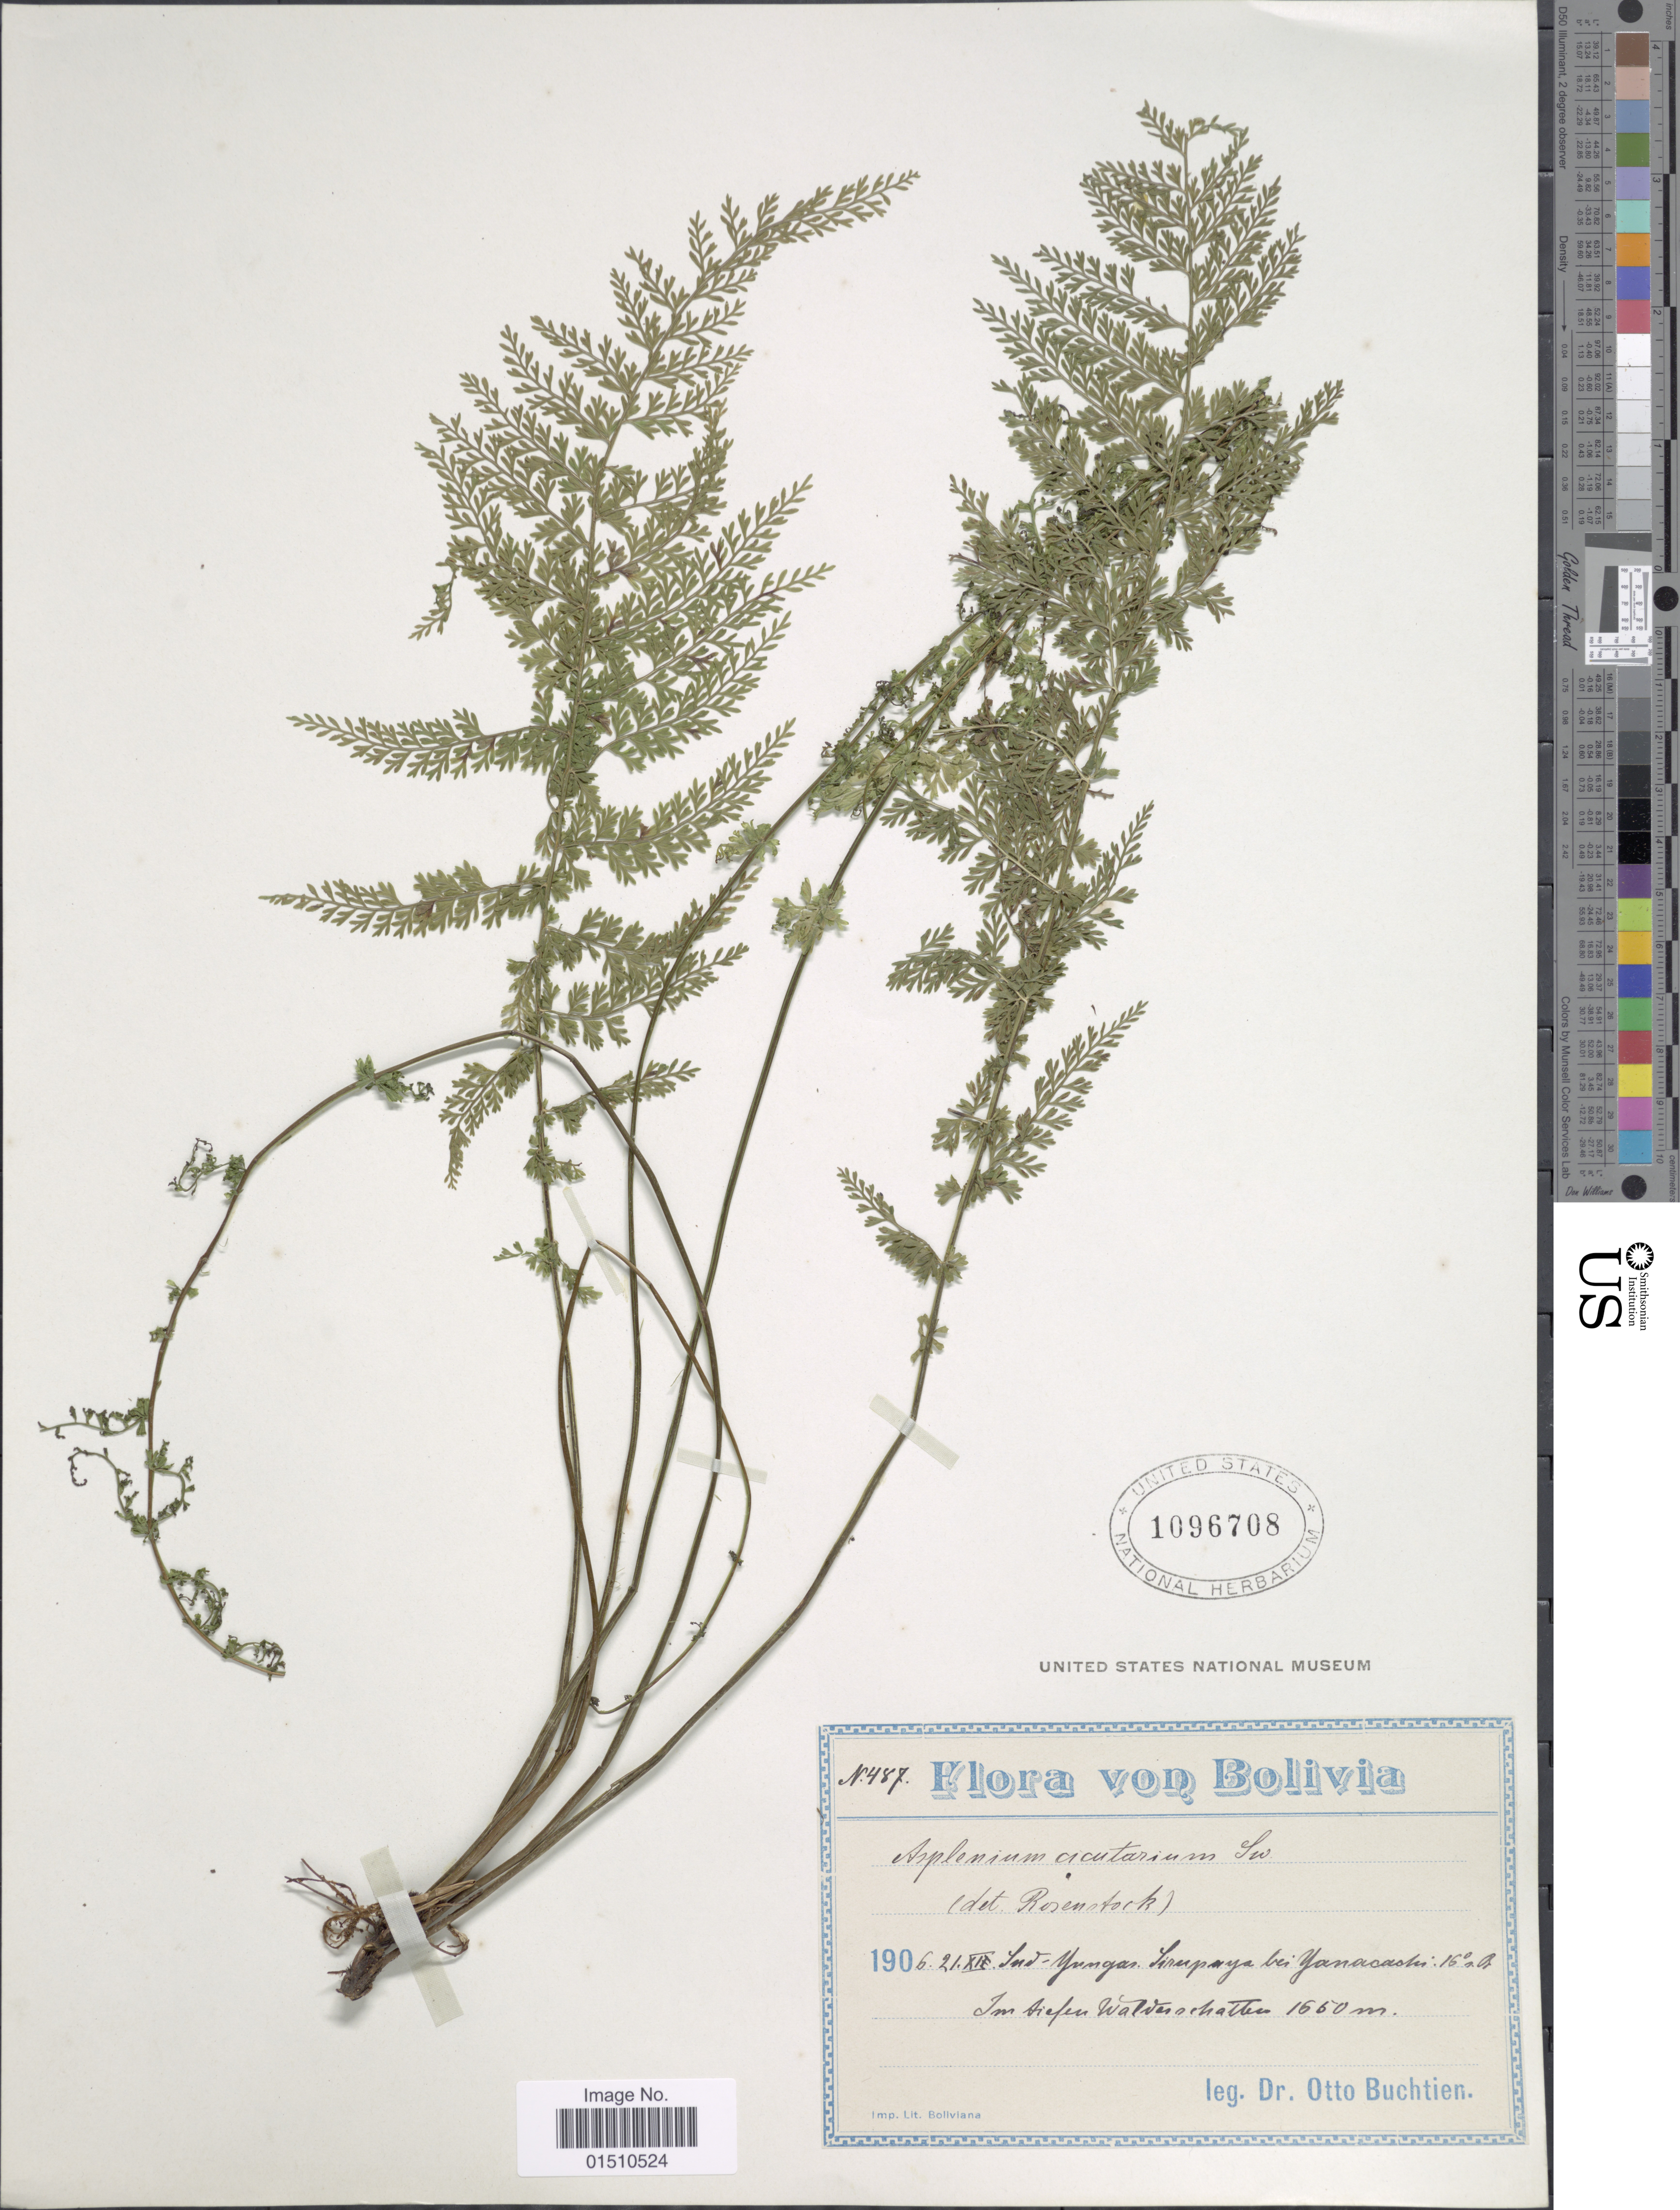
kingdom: Plantae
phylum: Tracheophyta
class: Polypodiopsida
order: Polypodiales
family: Aspleniaceae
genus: Asplenium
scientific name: Asplenium cuneatum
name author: Lam.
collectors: O. Buchtien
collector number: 487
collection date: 1906-11-21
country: Bolivia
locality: Ind-Yungas, Sirupaya bei Yanacashi. Im Siefen Walderschatten.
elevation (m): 1550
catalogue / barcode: US 1096708